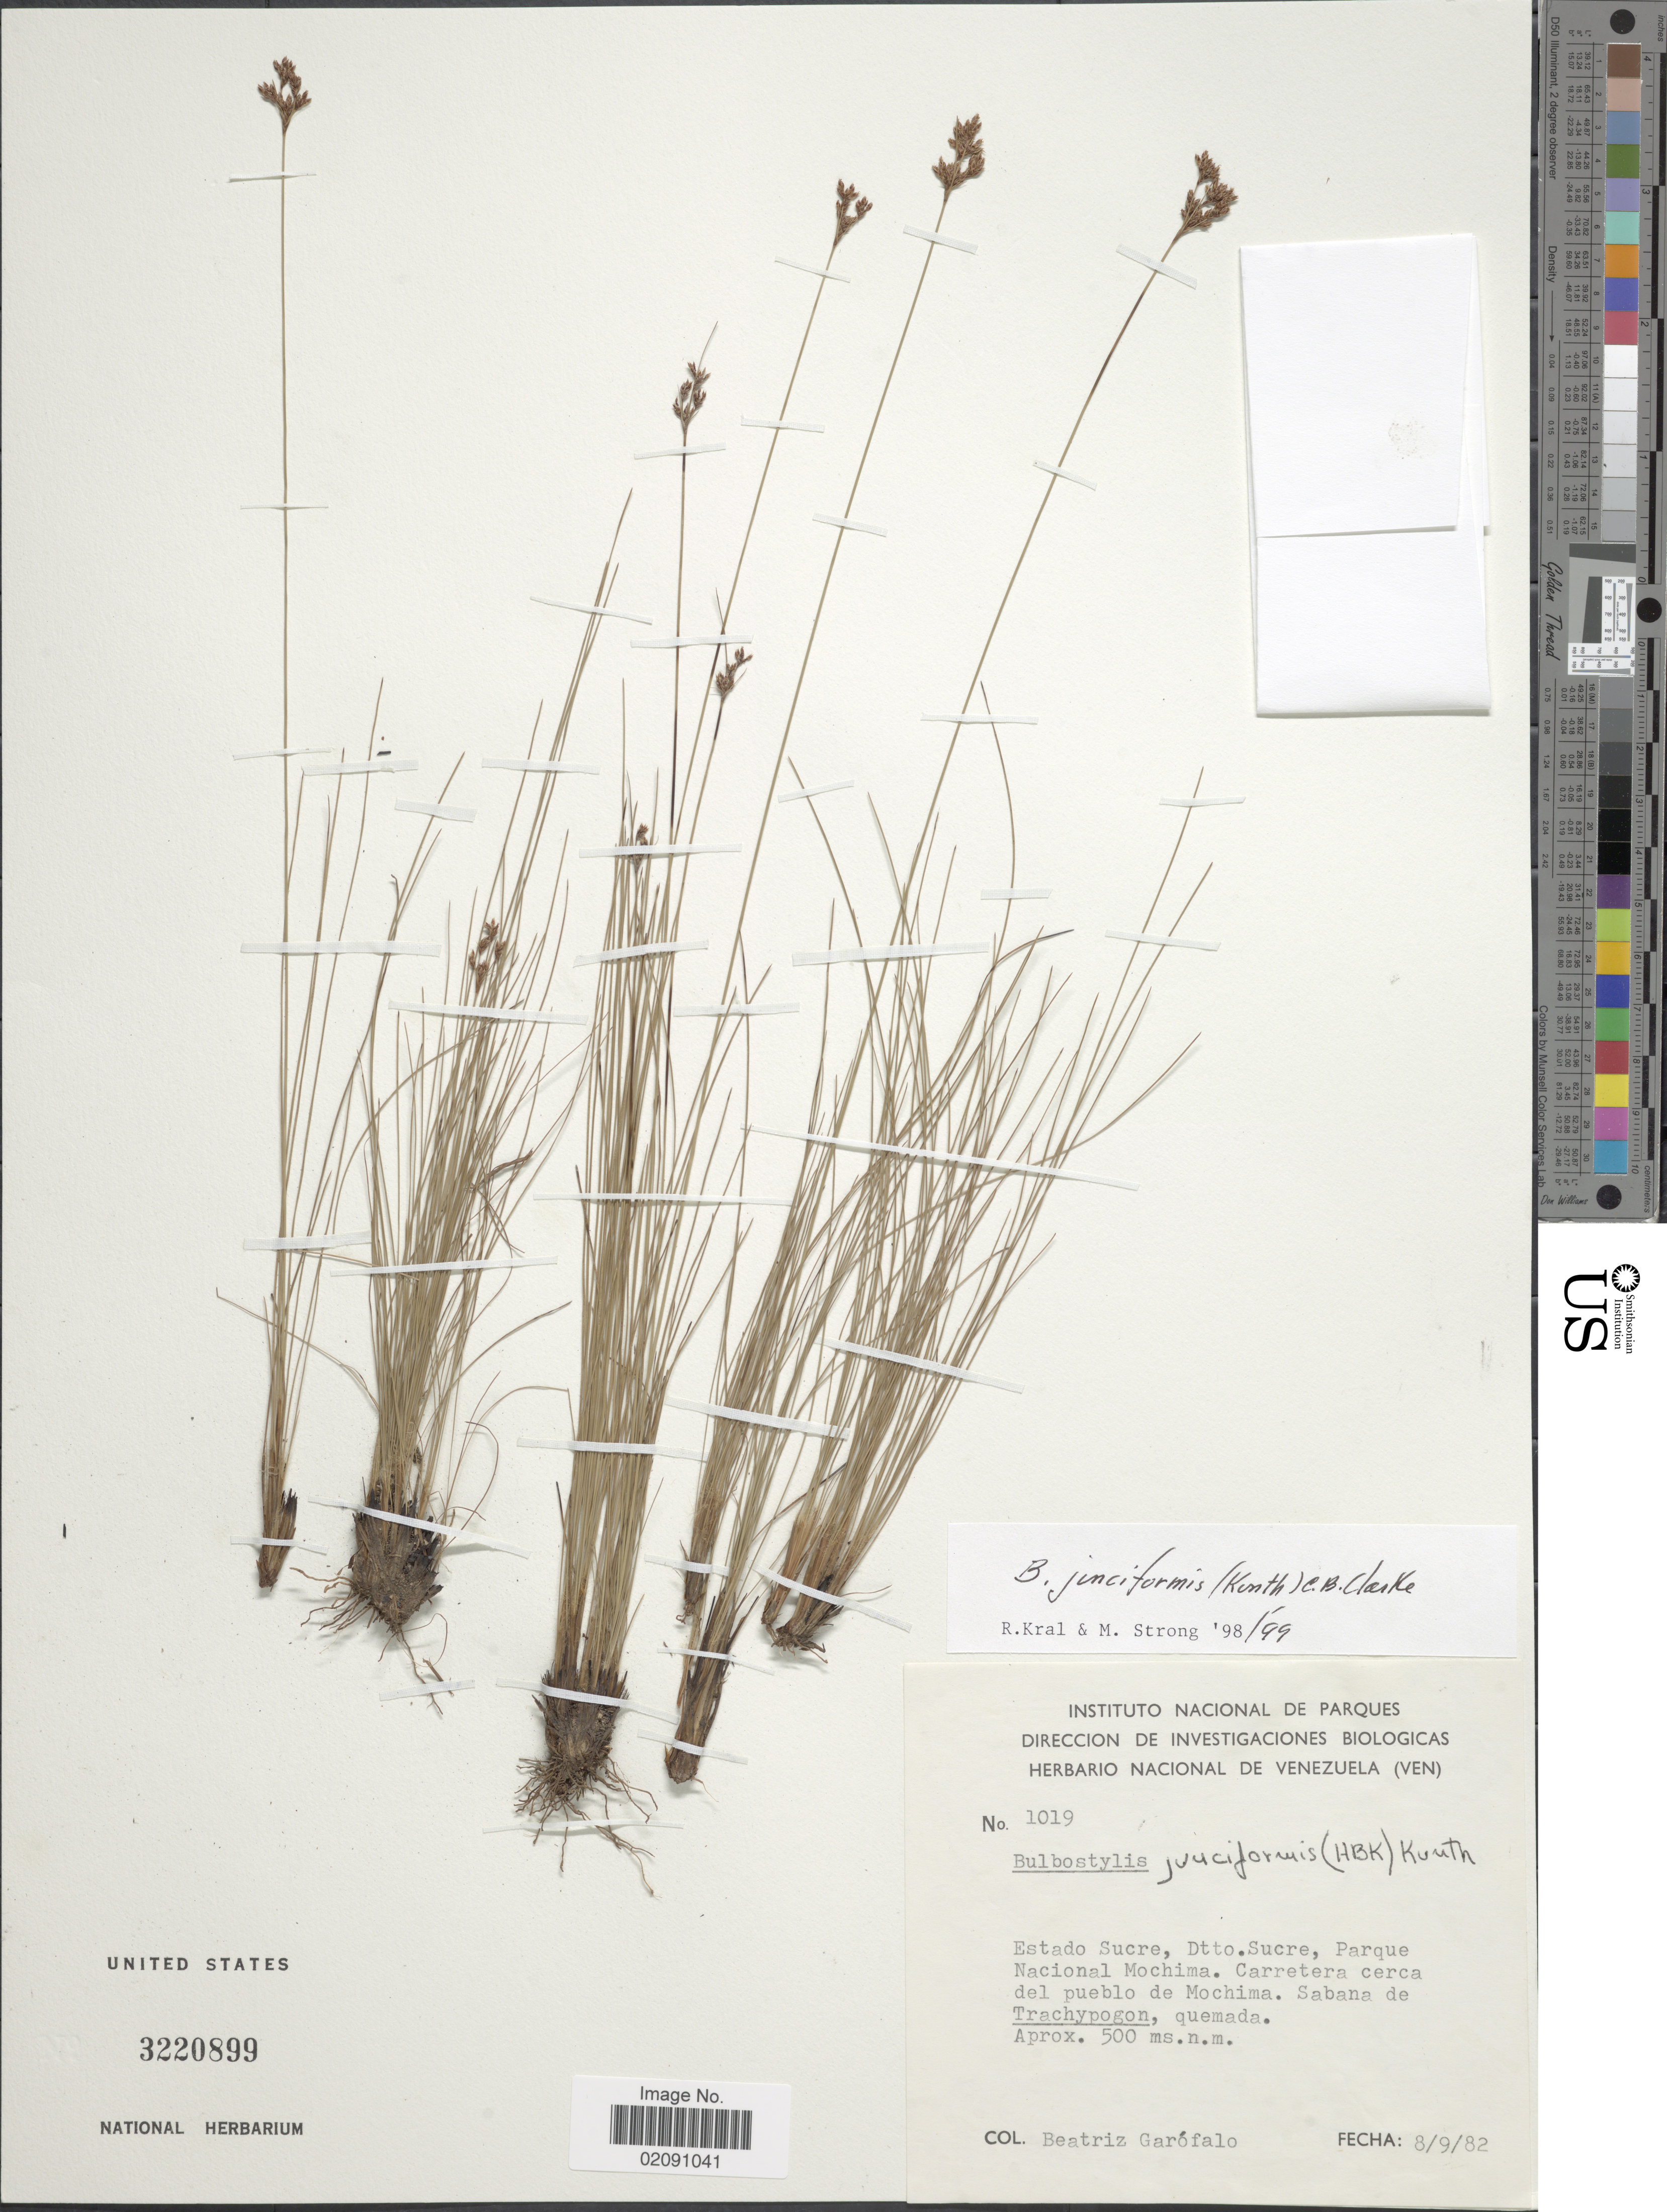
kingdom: Plantae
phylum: Tracheophyta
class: Liliopsida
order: Poales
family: Cyperaceae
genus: Bulbostylis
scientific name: Bulbostylis junciformis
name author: (Kunth) C.B. Clarke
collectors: B. Garofalo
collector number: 1019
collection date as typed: Transcribed d/m/y: 8/9/82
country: Venezuela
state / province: Sucre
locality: Estado Sucre, Dtto. Sucre, Parque Nacional Mochima, Carretera cerca del pueblo de Mochima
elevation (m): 500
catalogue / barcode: US 3220899